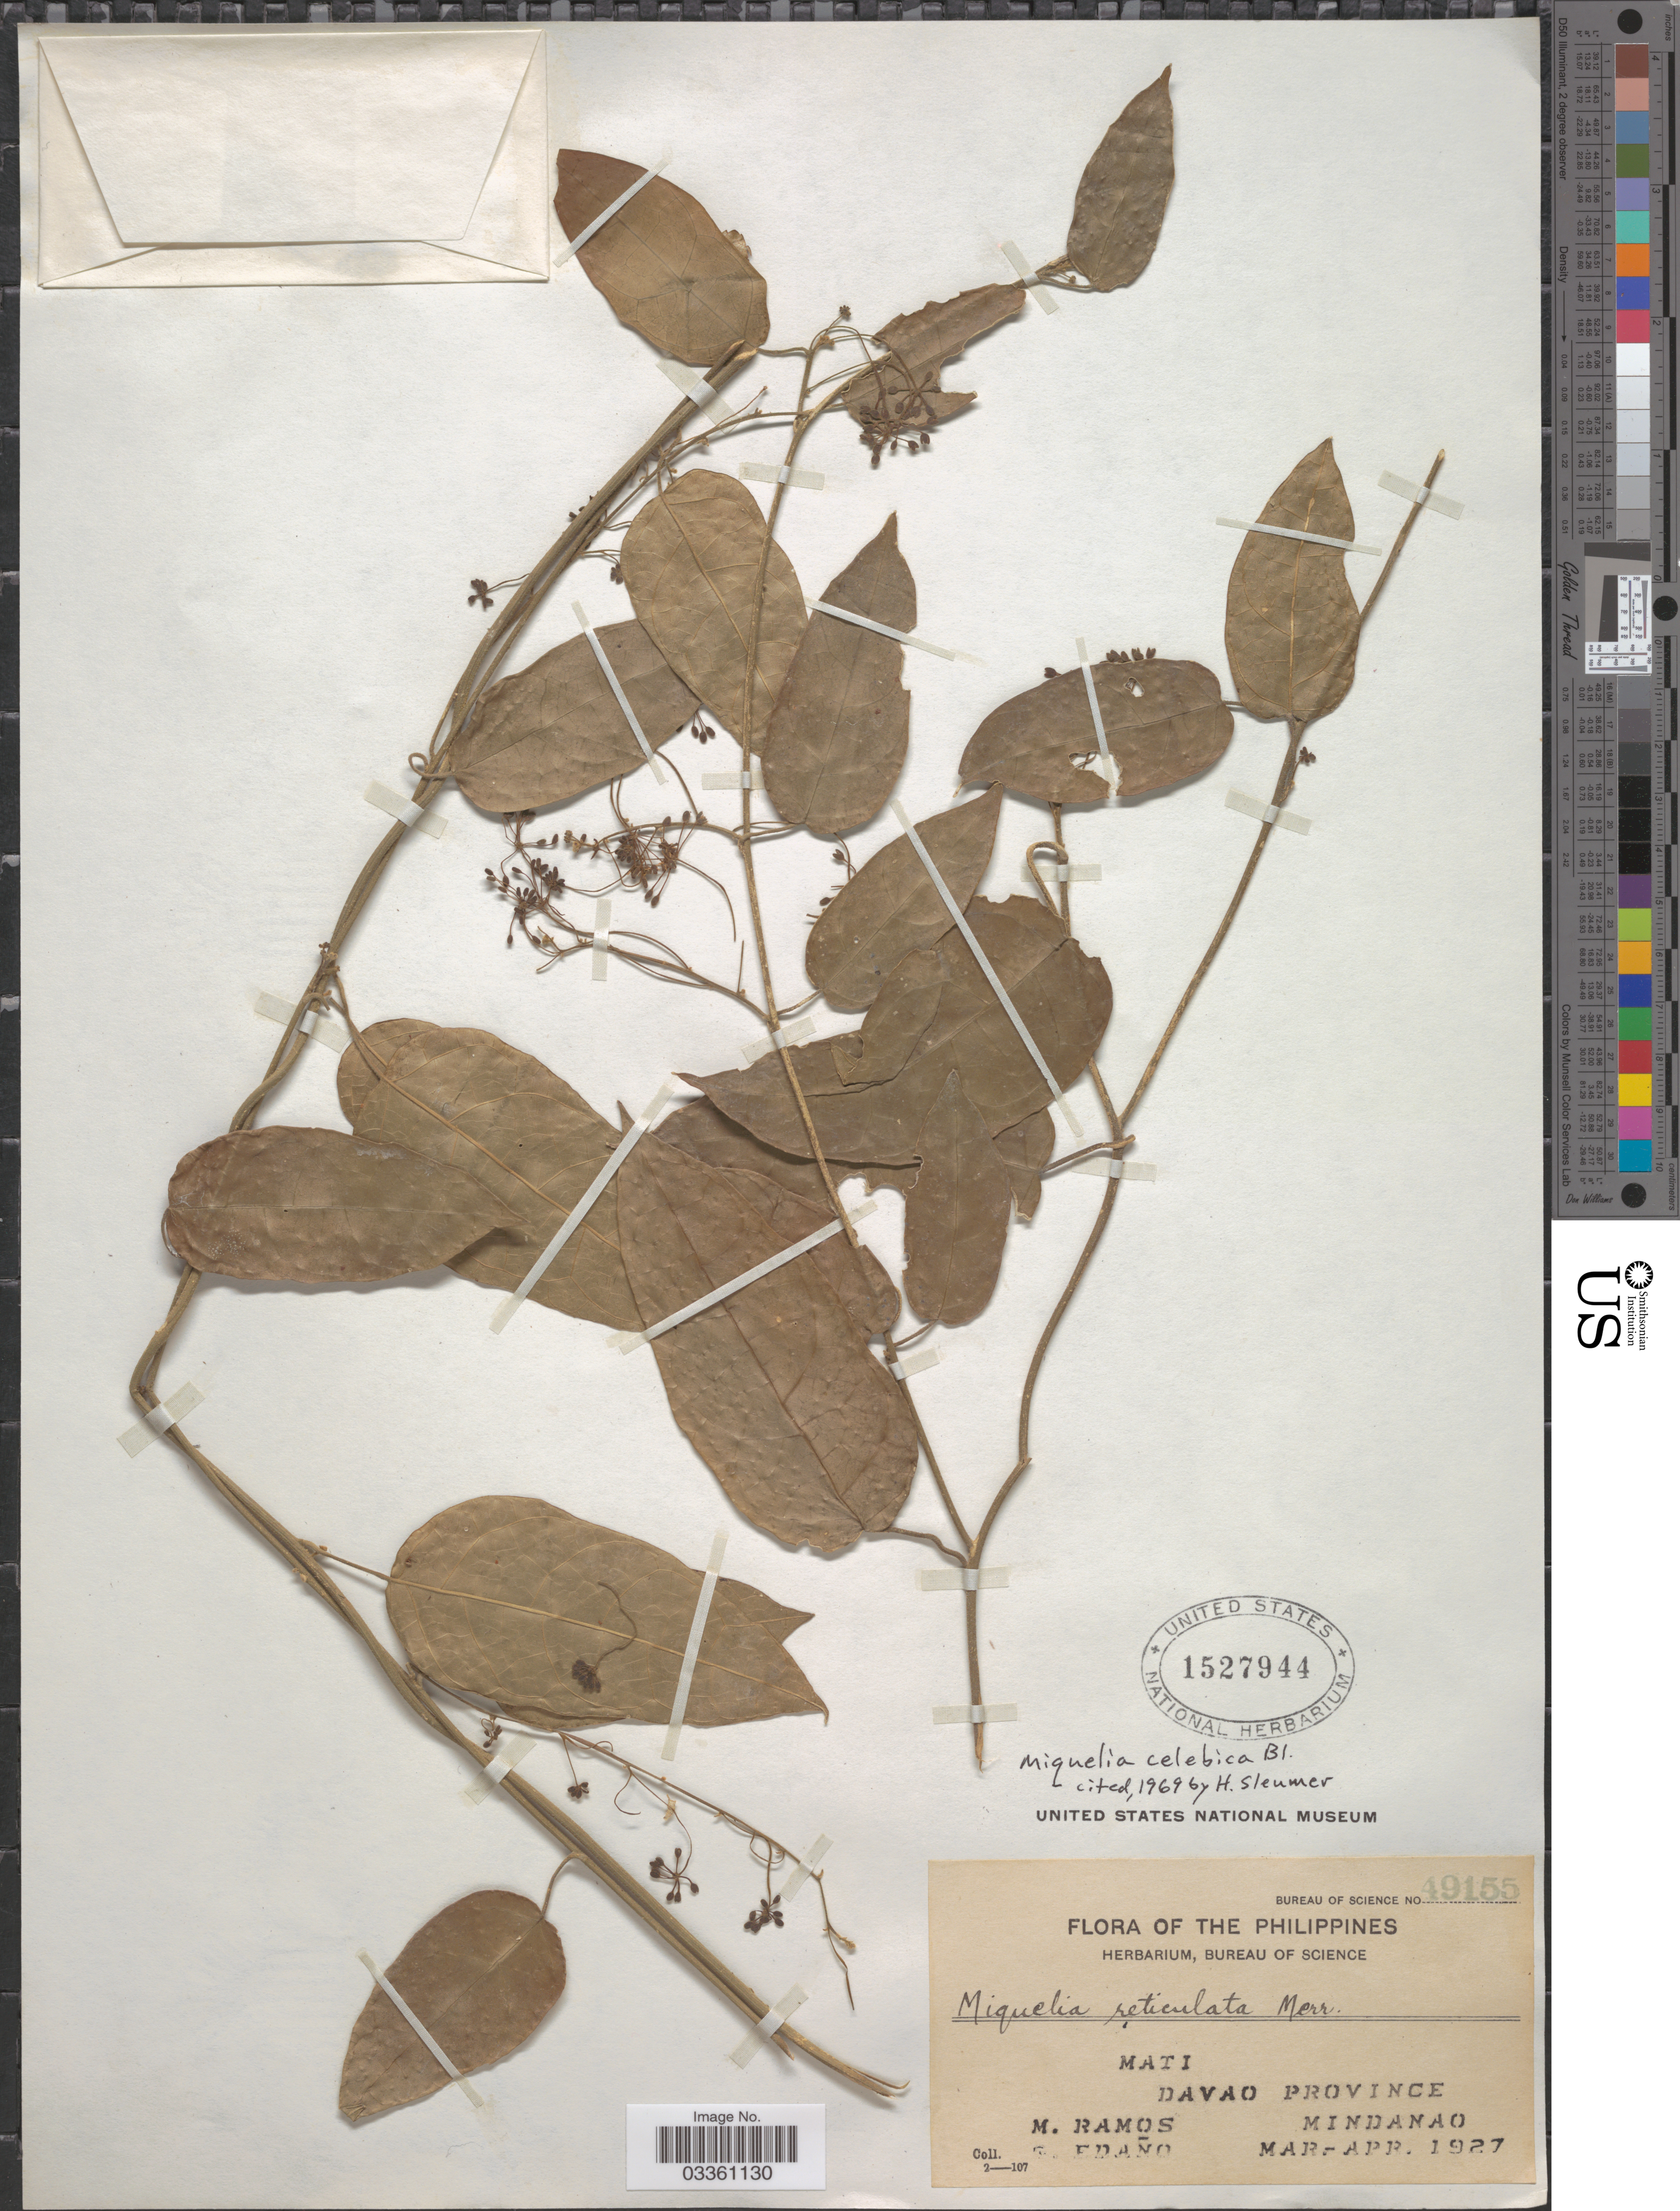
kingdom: Plantae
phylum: Tracheophyta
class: Magnoliopsida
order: Icacinales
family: Icacinaceae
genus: Miquelia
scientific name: Miquelia celebica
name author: Blume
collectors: M. Ramos & G. Edaño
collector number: Bureau of Science 49155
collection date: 1927-03/1927-04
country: Philippines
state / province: Davao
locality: Mati. Mindanao.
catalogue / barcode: US 1527944